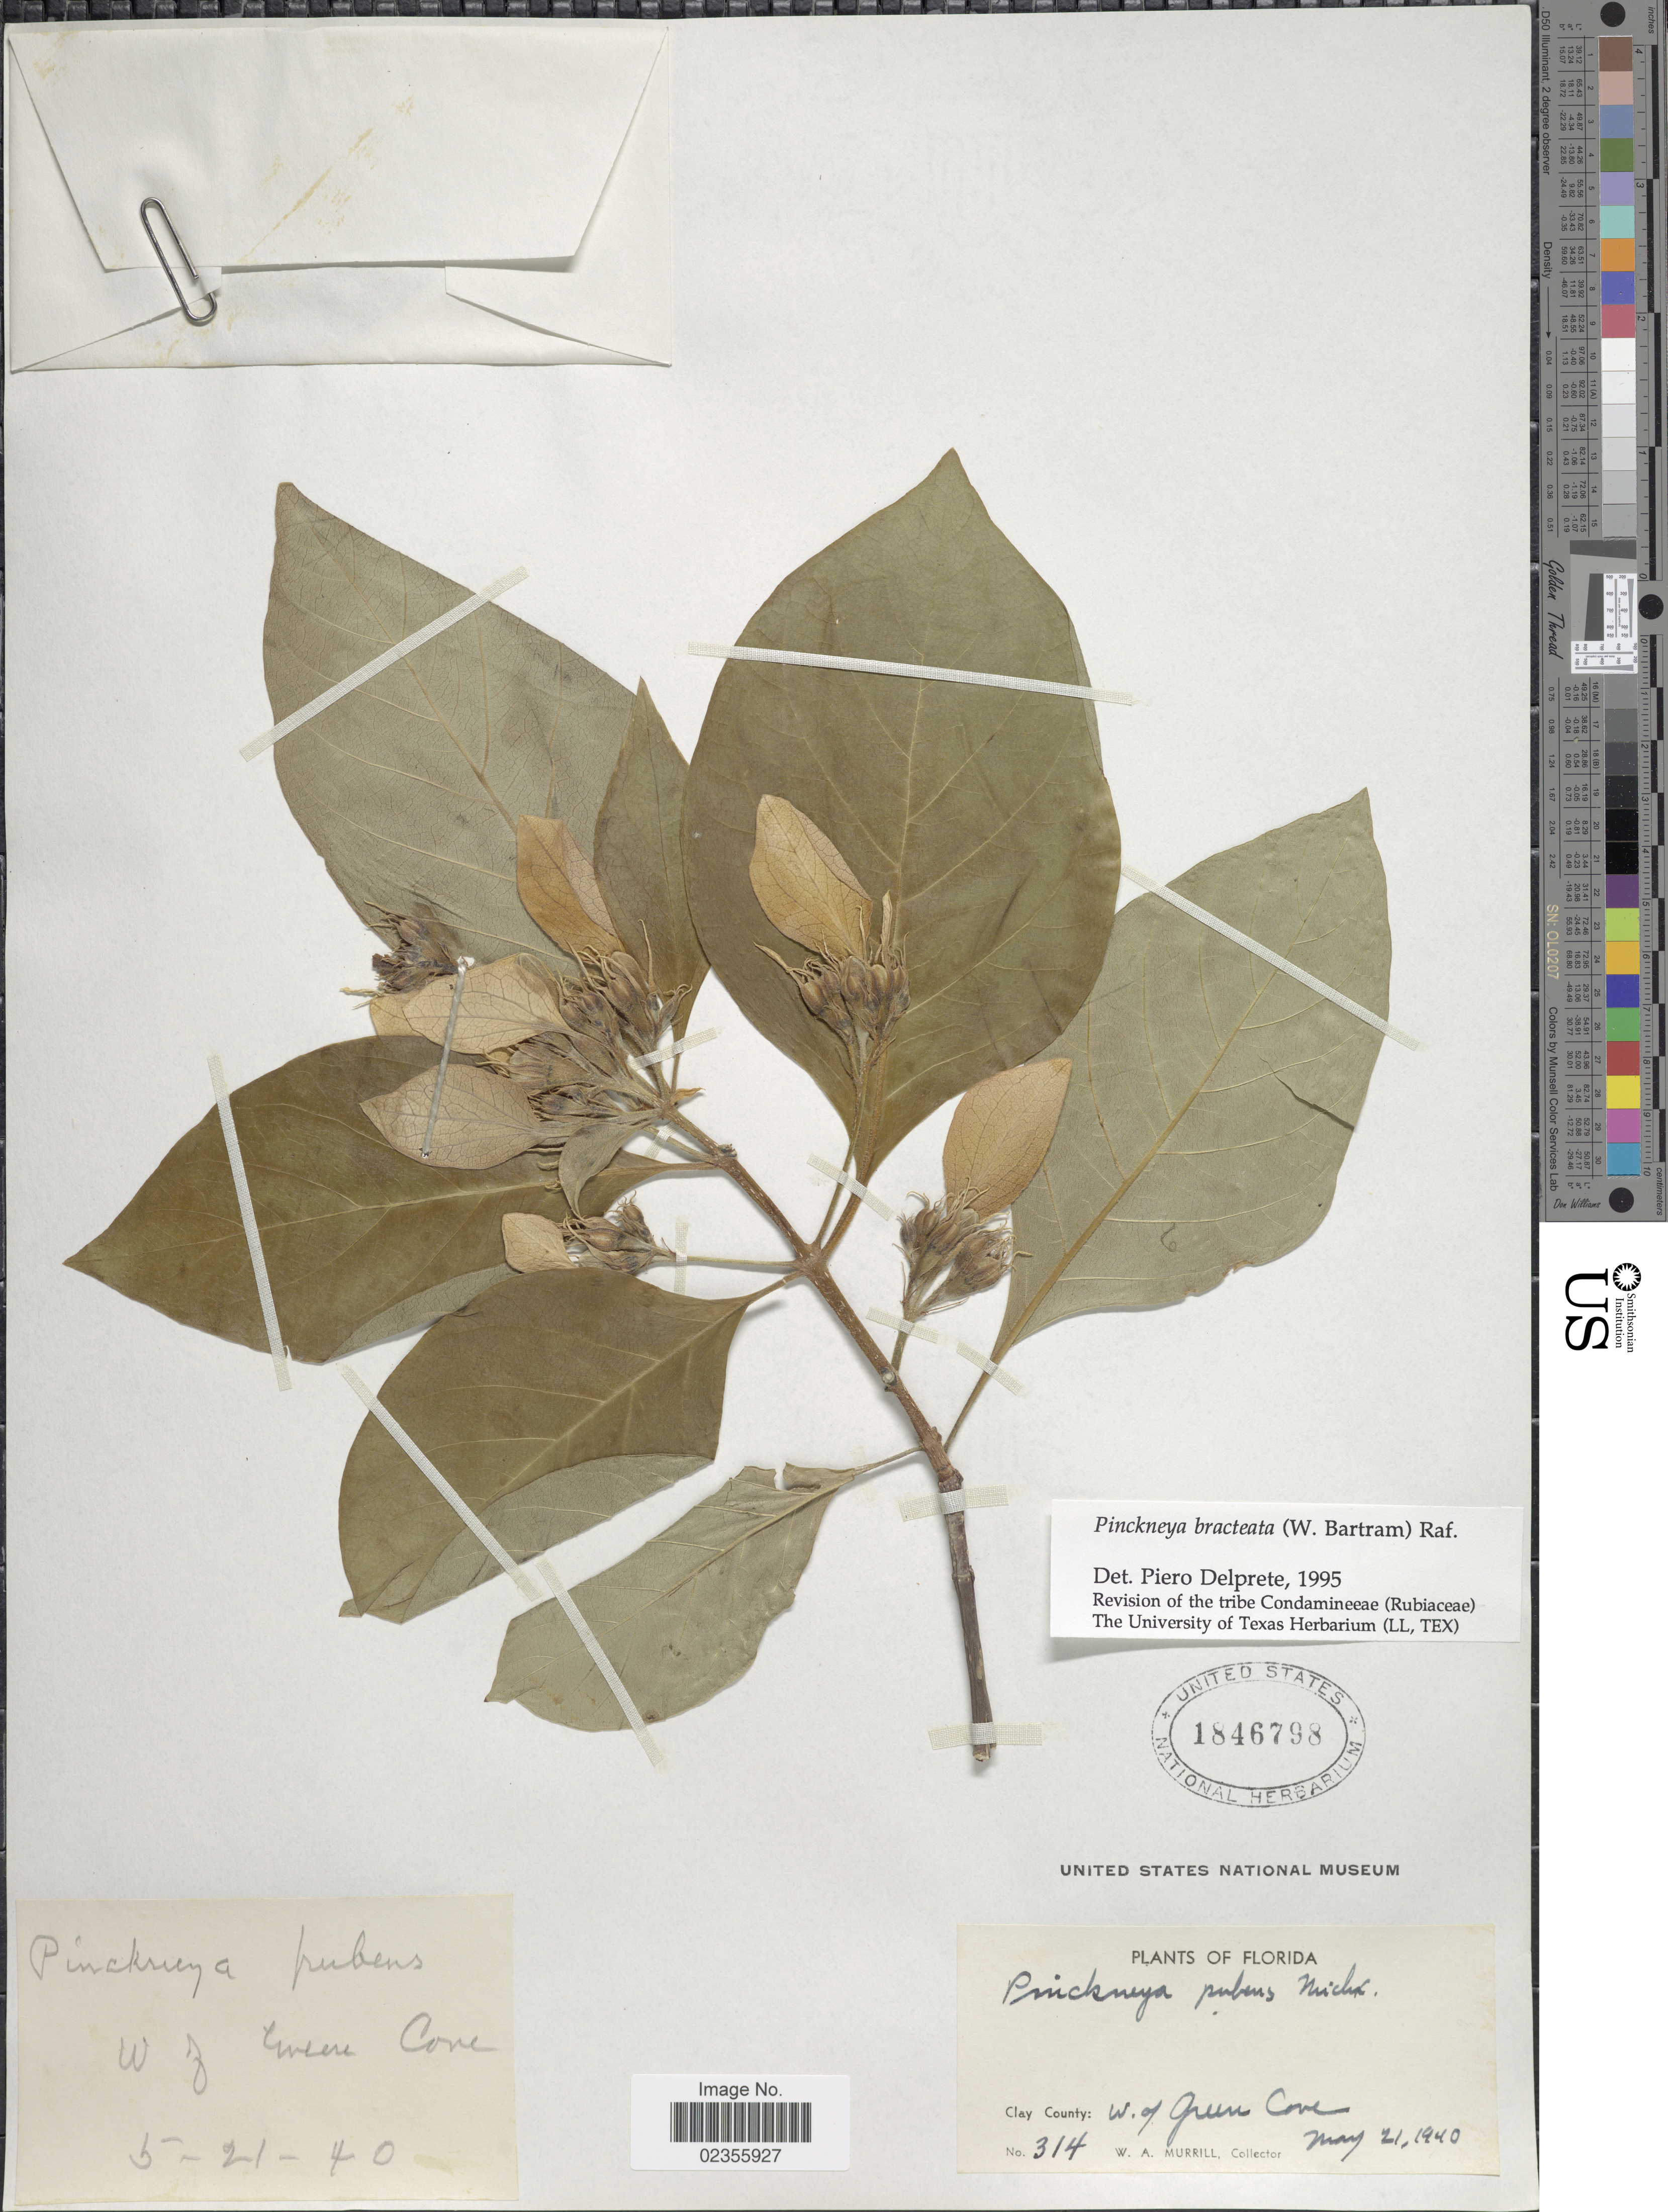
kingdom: Plantae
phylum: Tracheophyta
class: Magnoliopsida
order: Gentianales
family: Rubiaceae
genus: Pinckneya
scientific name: Pinckneya pubens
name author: Michx.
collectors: W. A. Murrill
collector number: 314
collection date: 1940-05-21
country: United States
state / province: Florida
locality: Clay County: W. of Green Cove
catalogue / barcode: US 1846798